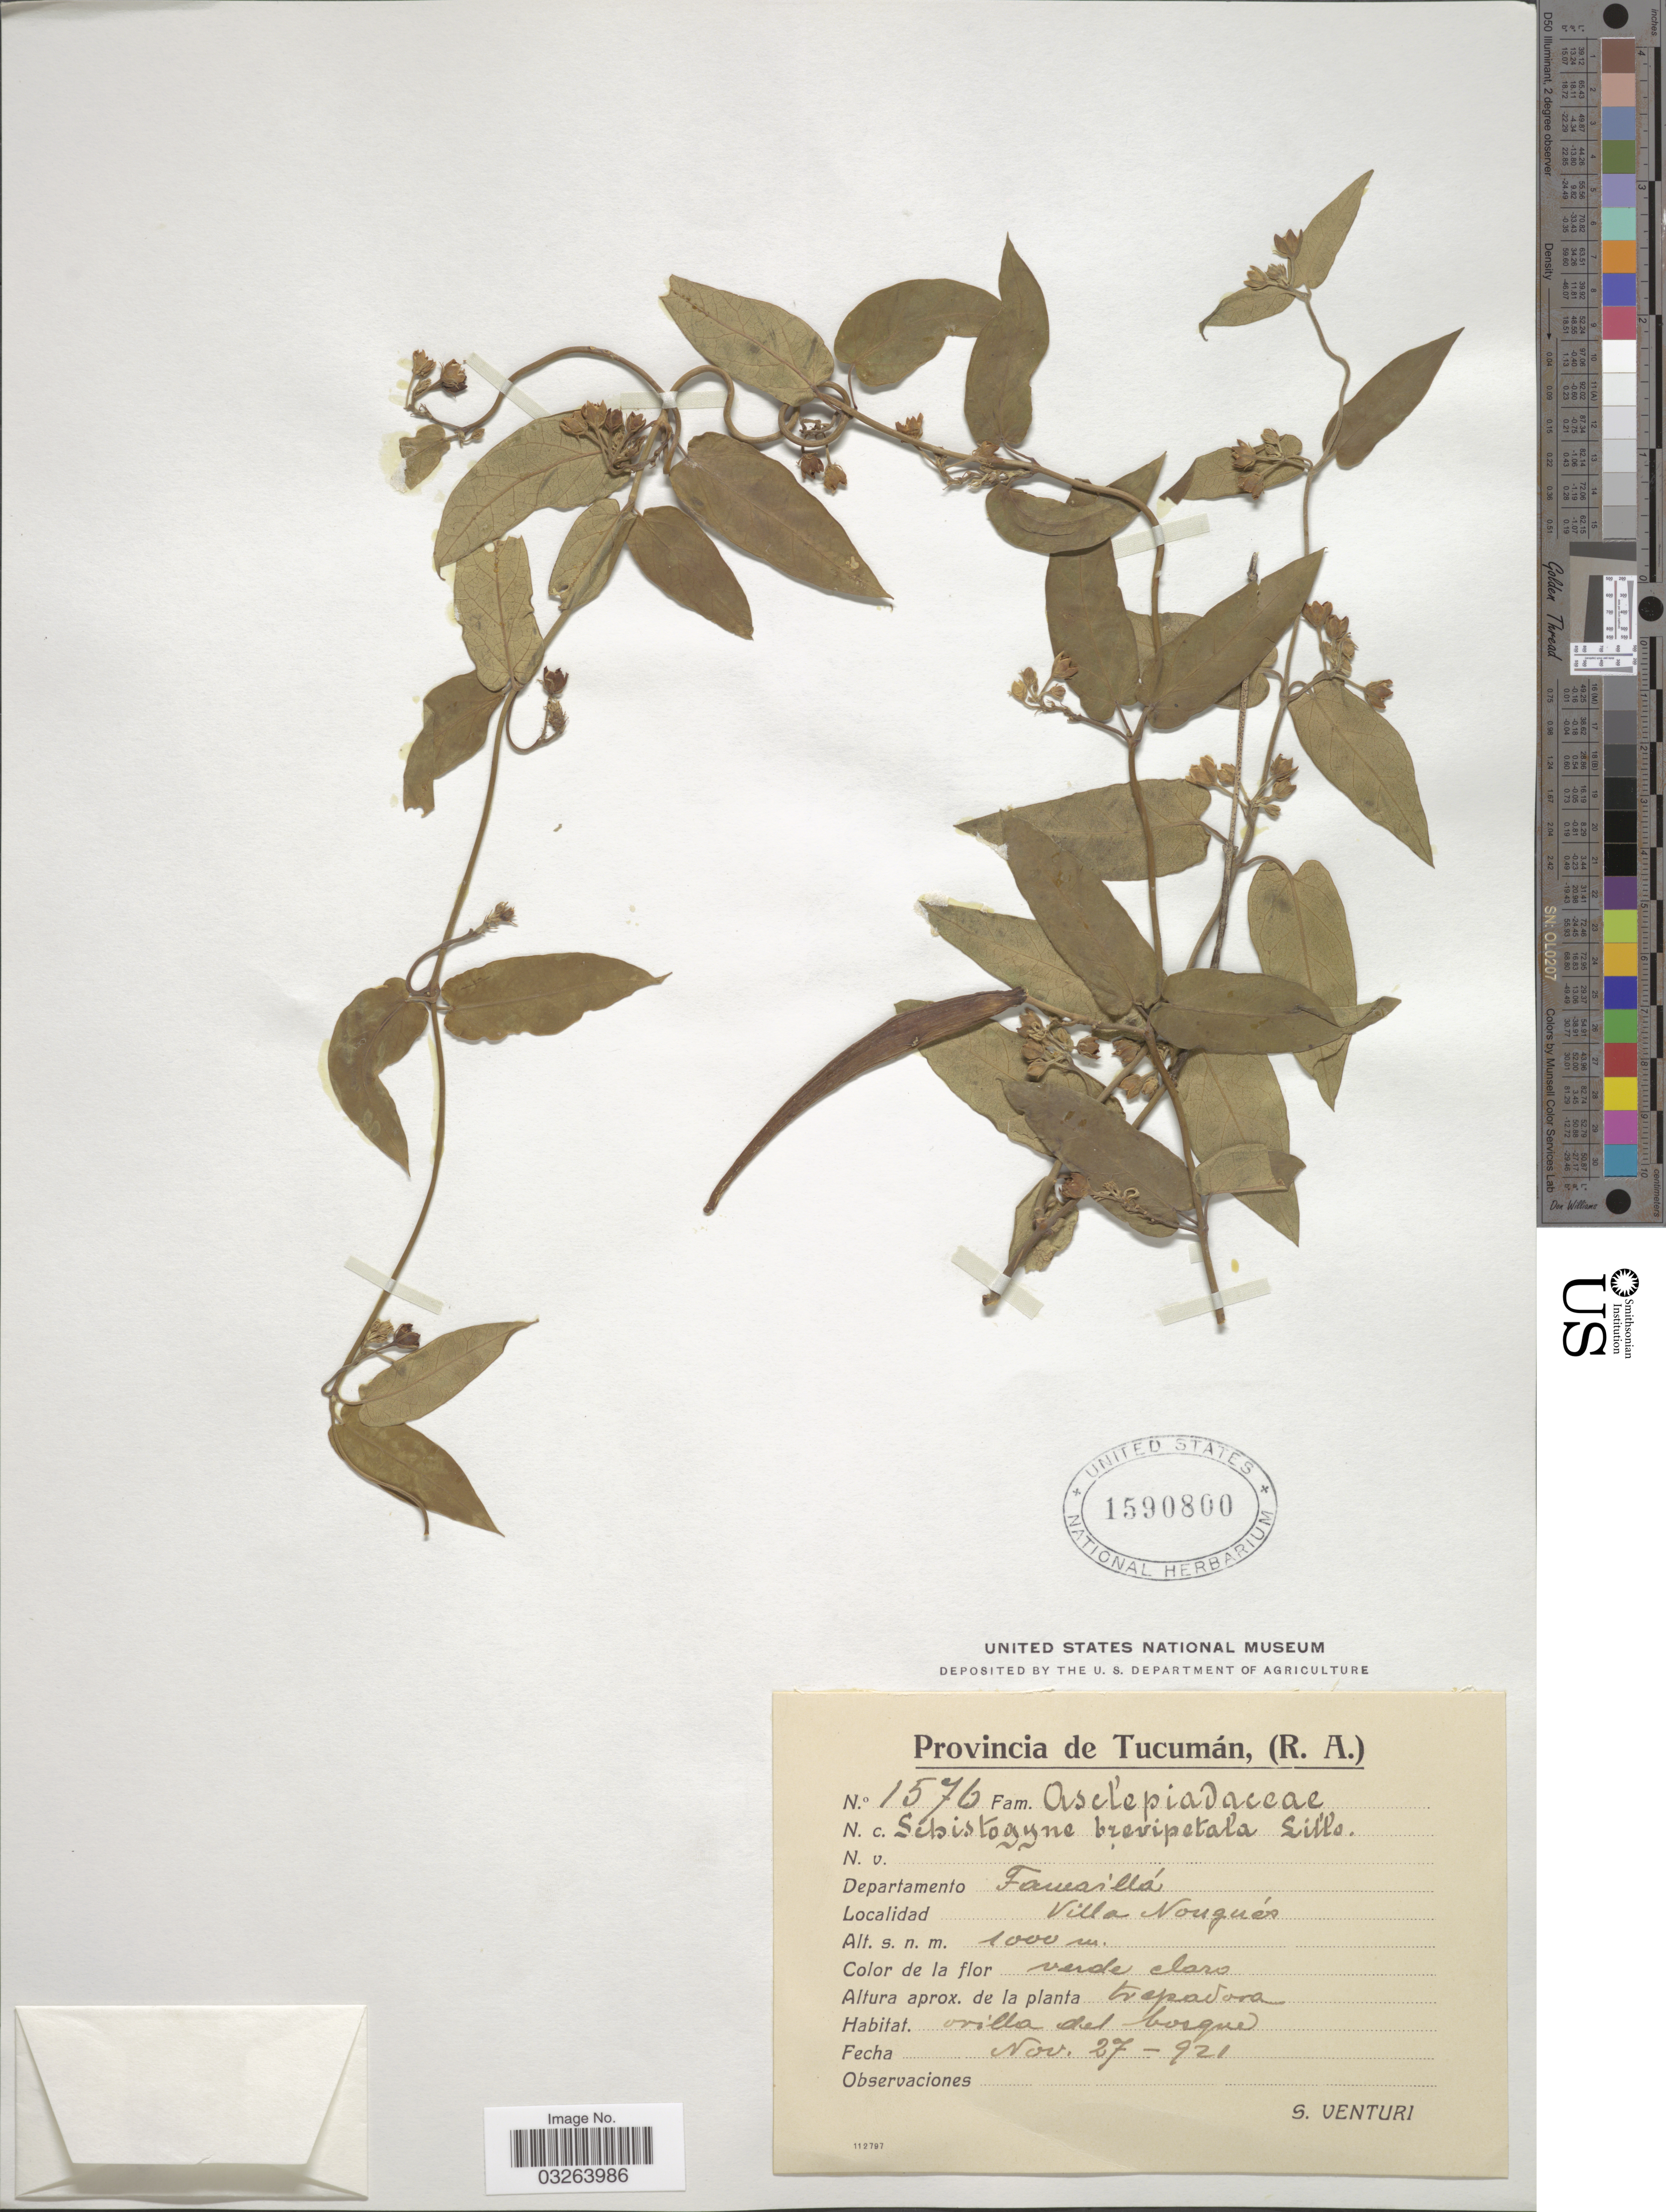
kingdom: Plantae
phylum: Tracheophyta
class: Magnoliopsida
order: Gentianales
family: Apocynaceae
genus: Schistogyne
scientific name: Schistogyne brevipetala Lillo sp. nov. ined.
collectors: S. Venturi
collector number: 1576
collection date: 1921-11-27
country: Argentina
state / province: Tucuman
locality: Departamento Famaillá. Villa Nougués.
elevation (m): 1000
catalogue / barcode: US 1590800